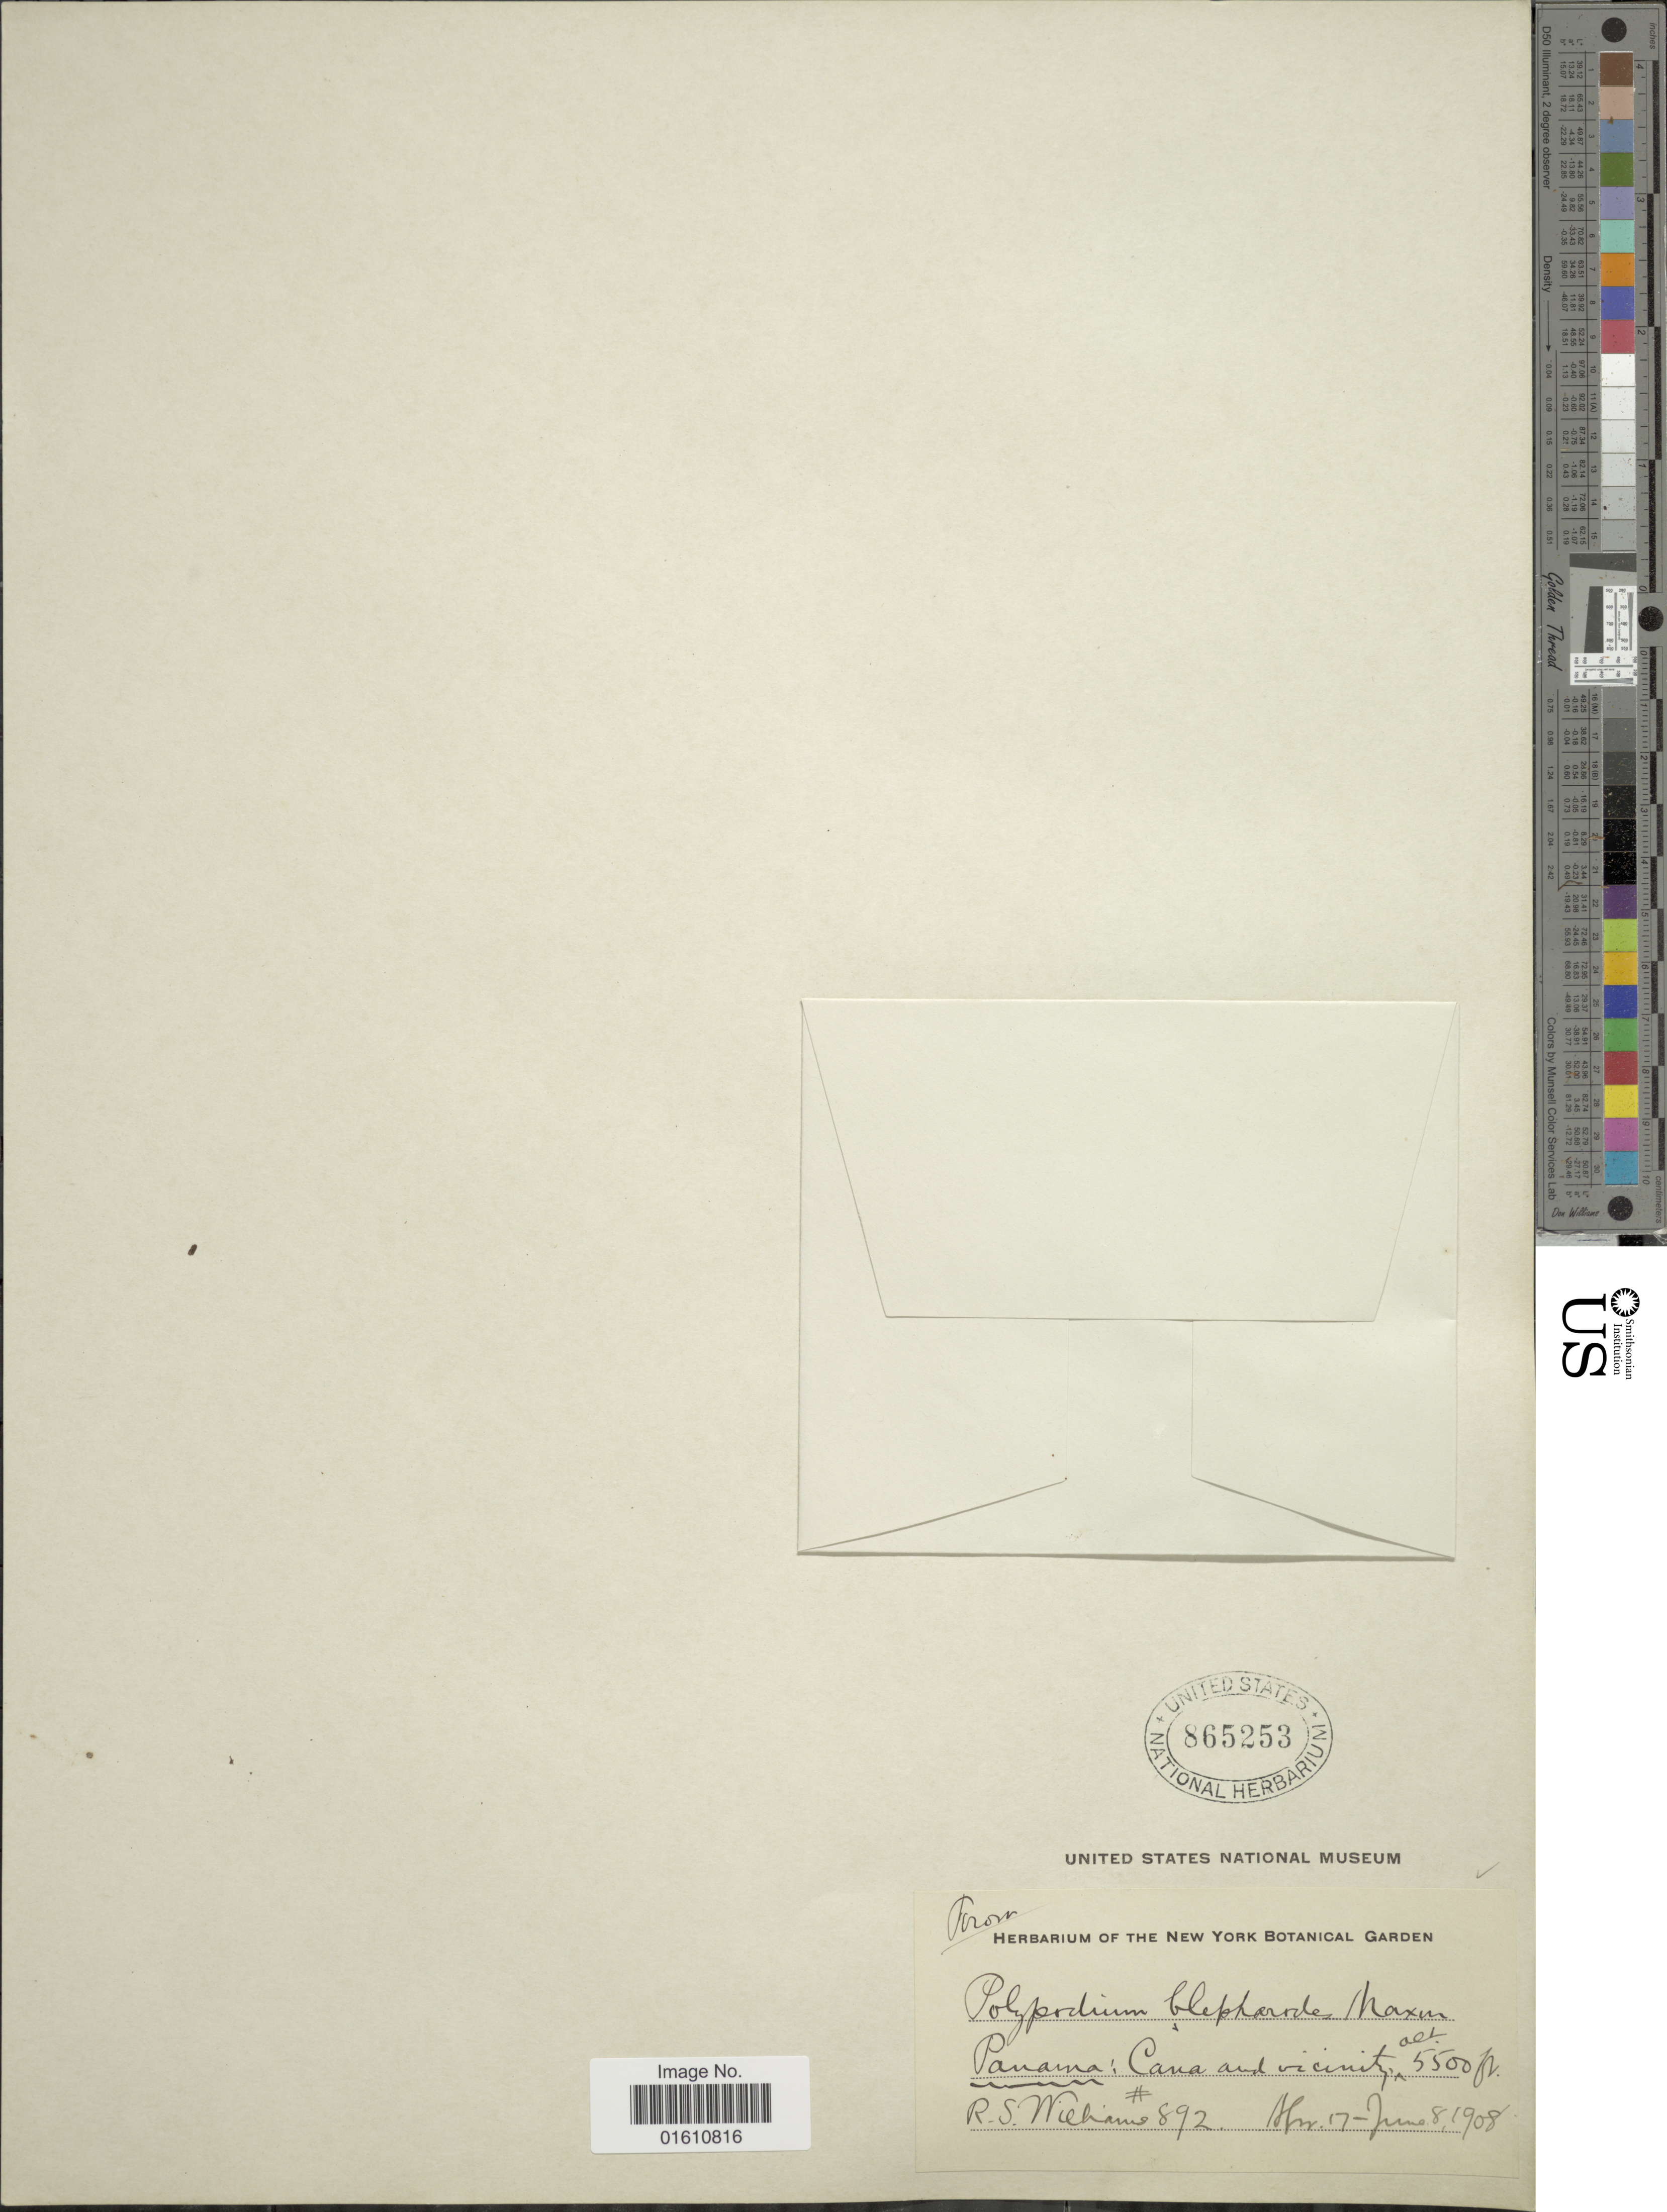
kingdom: Plantae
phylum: Tracheophyta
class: Polypodiopsida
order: Polypodiales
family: Polypodiaceae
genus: Moranopteris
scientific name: Moranopteris taenifolia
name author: (Jenman) R. Y. Hirai & J. Prado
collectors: R. S. Williams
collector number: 892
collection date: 1908-04-17/1908-06-08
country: Panama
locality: Panama: Cana and vicinity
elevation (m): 1676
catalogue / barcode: US 865253